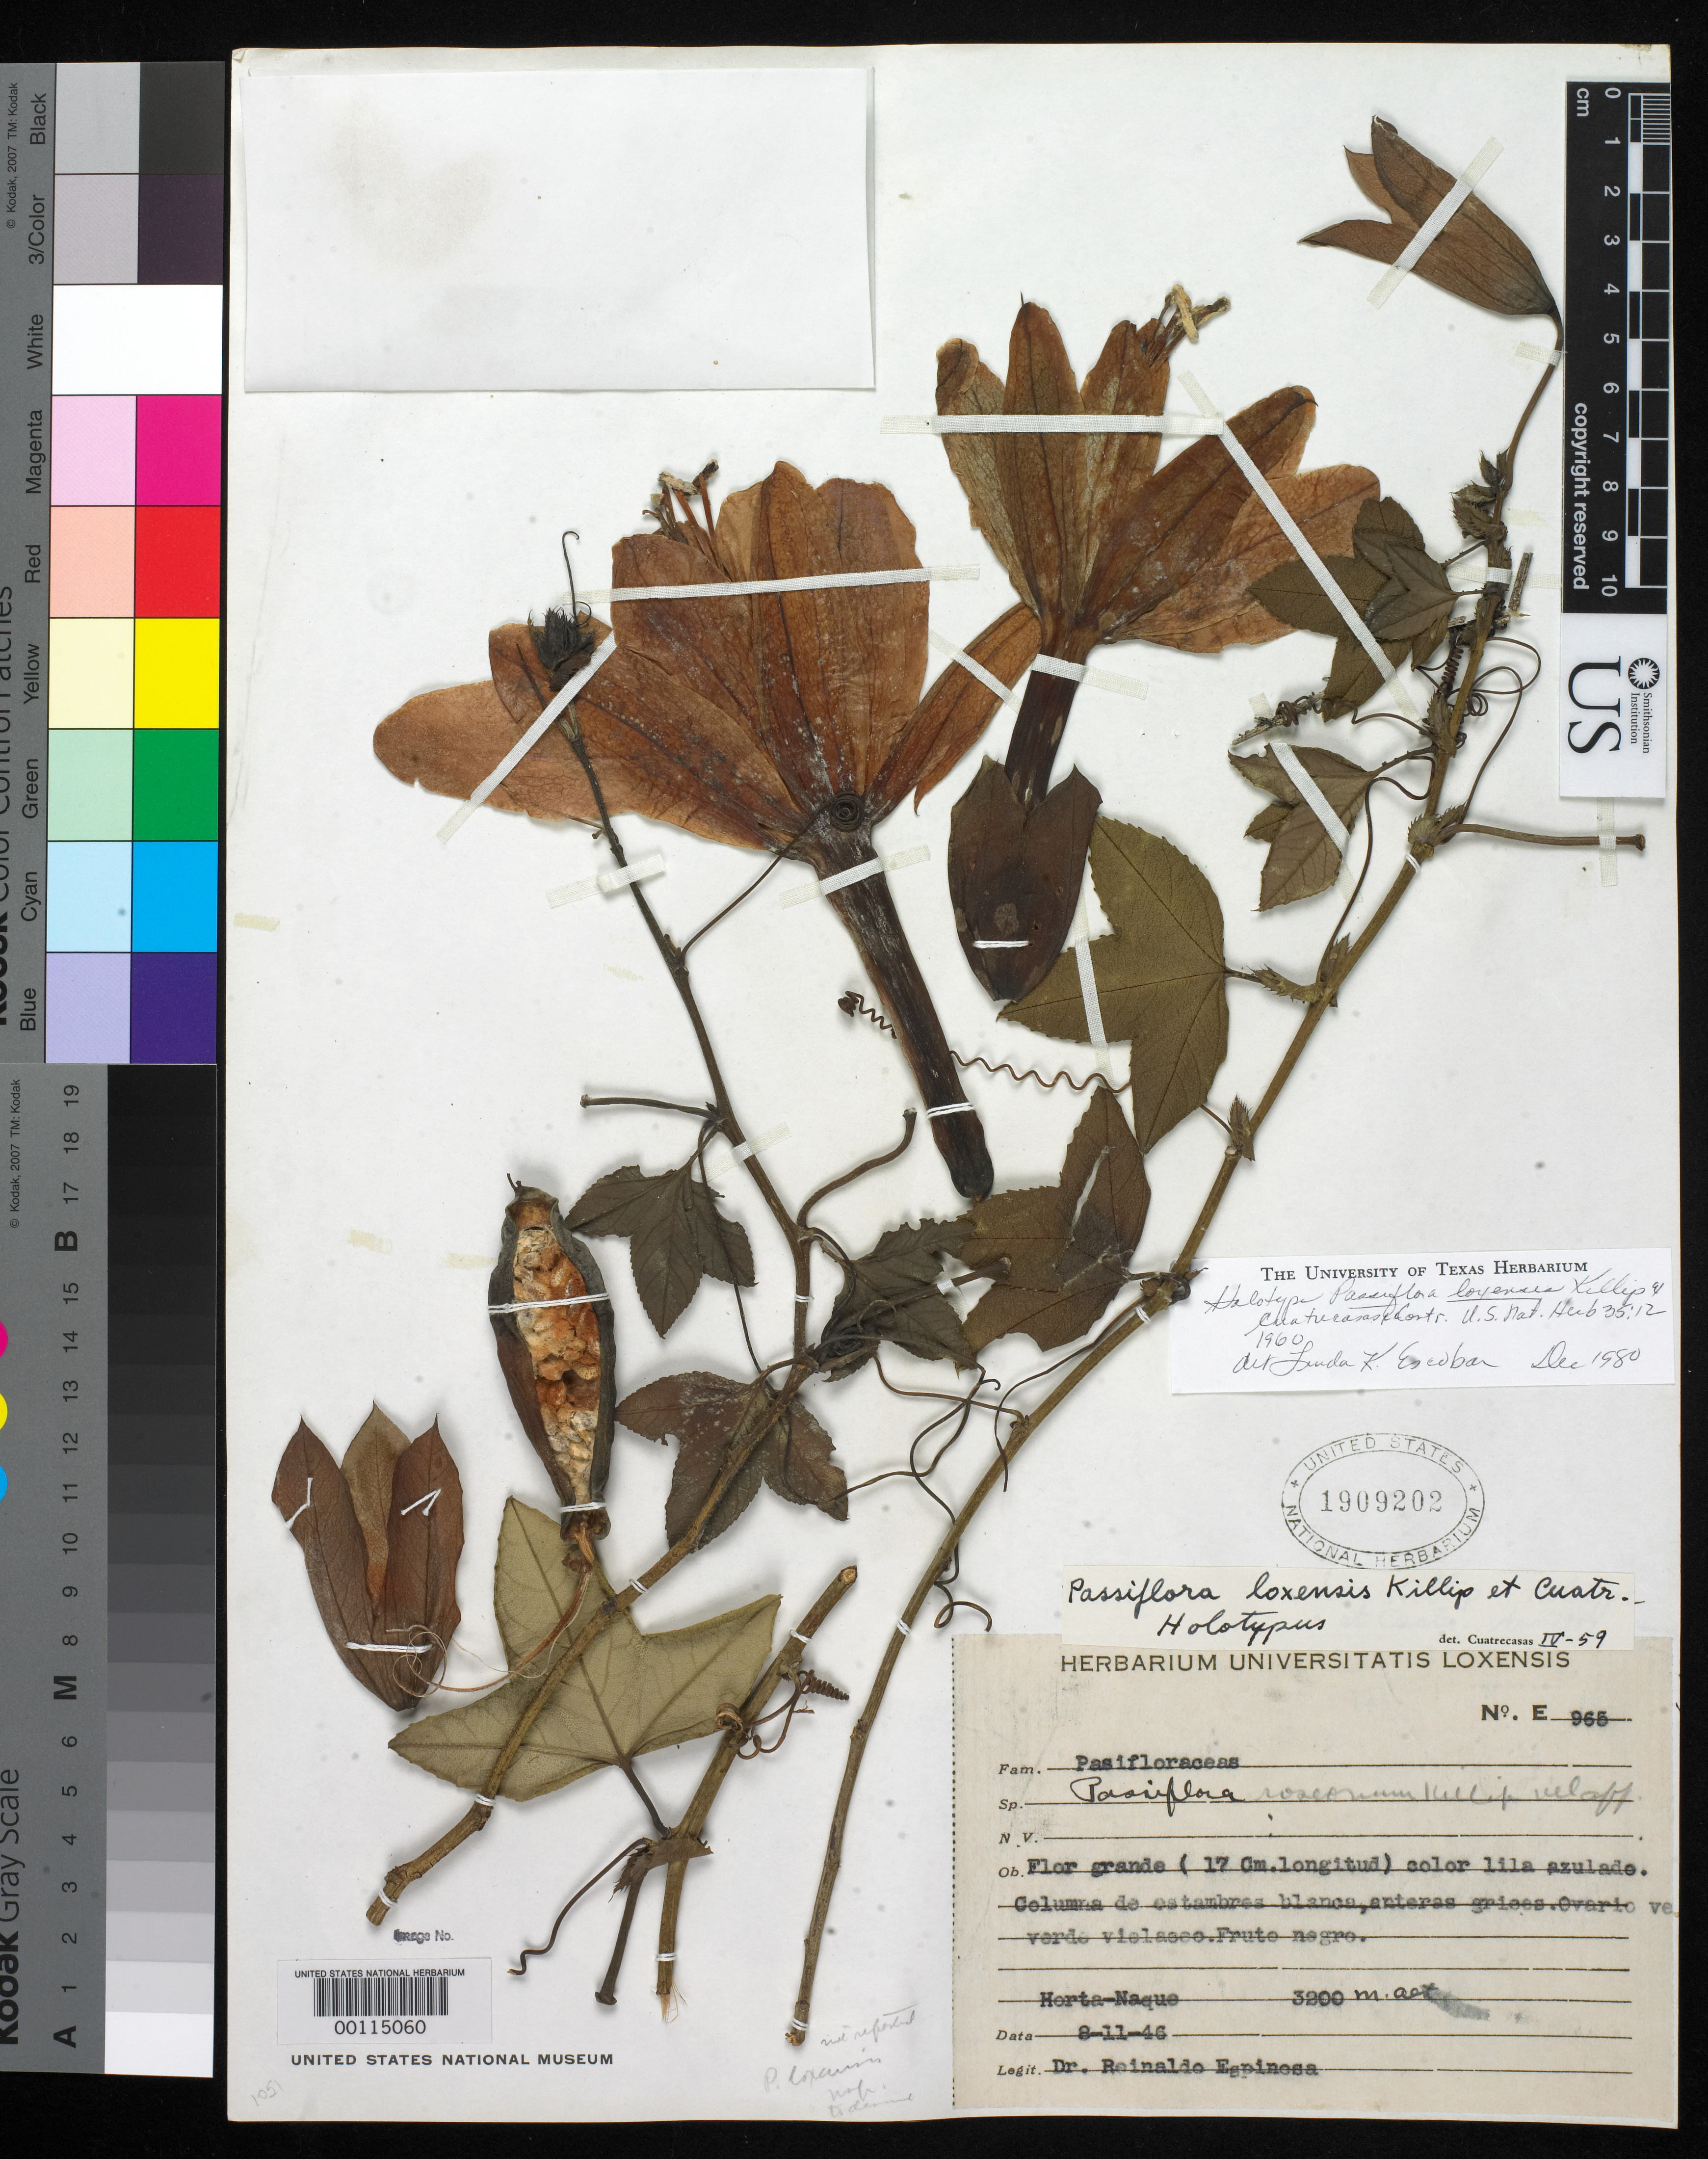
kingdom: Plantae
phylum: Tracheophyta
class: Magnoliopsida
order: Malpighiales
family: Passifloraceae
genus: Passiflora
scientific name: Passiflora loxensis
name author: Killip & Cuatrec.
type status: Holotype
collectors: R. Espinosa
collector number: E 965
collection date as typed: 08 Nov 1946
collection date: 1946-11-08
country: Ecuador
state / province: Loja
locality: Horta-Naque.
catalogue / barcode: US 1909202